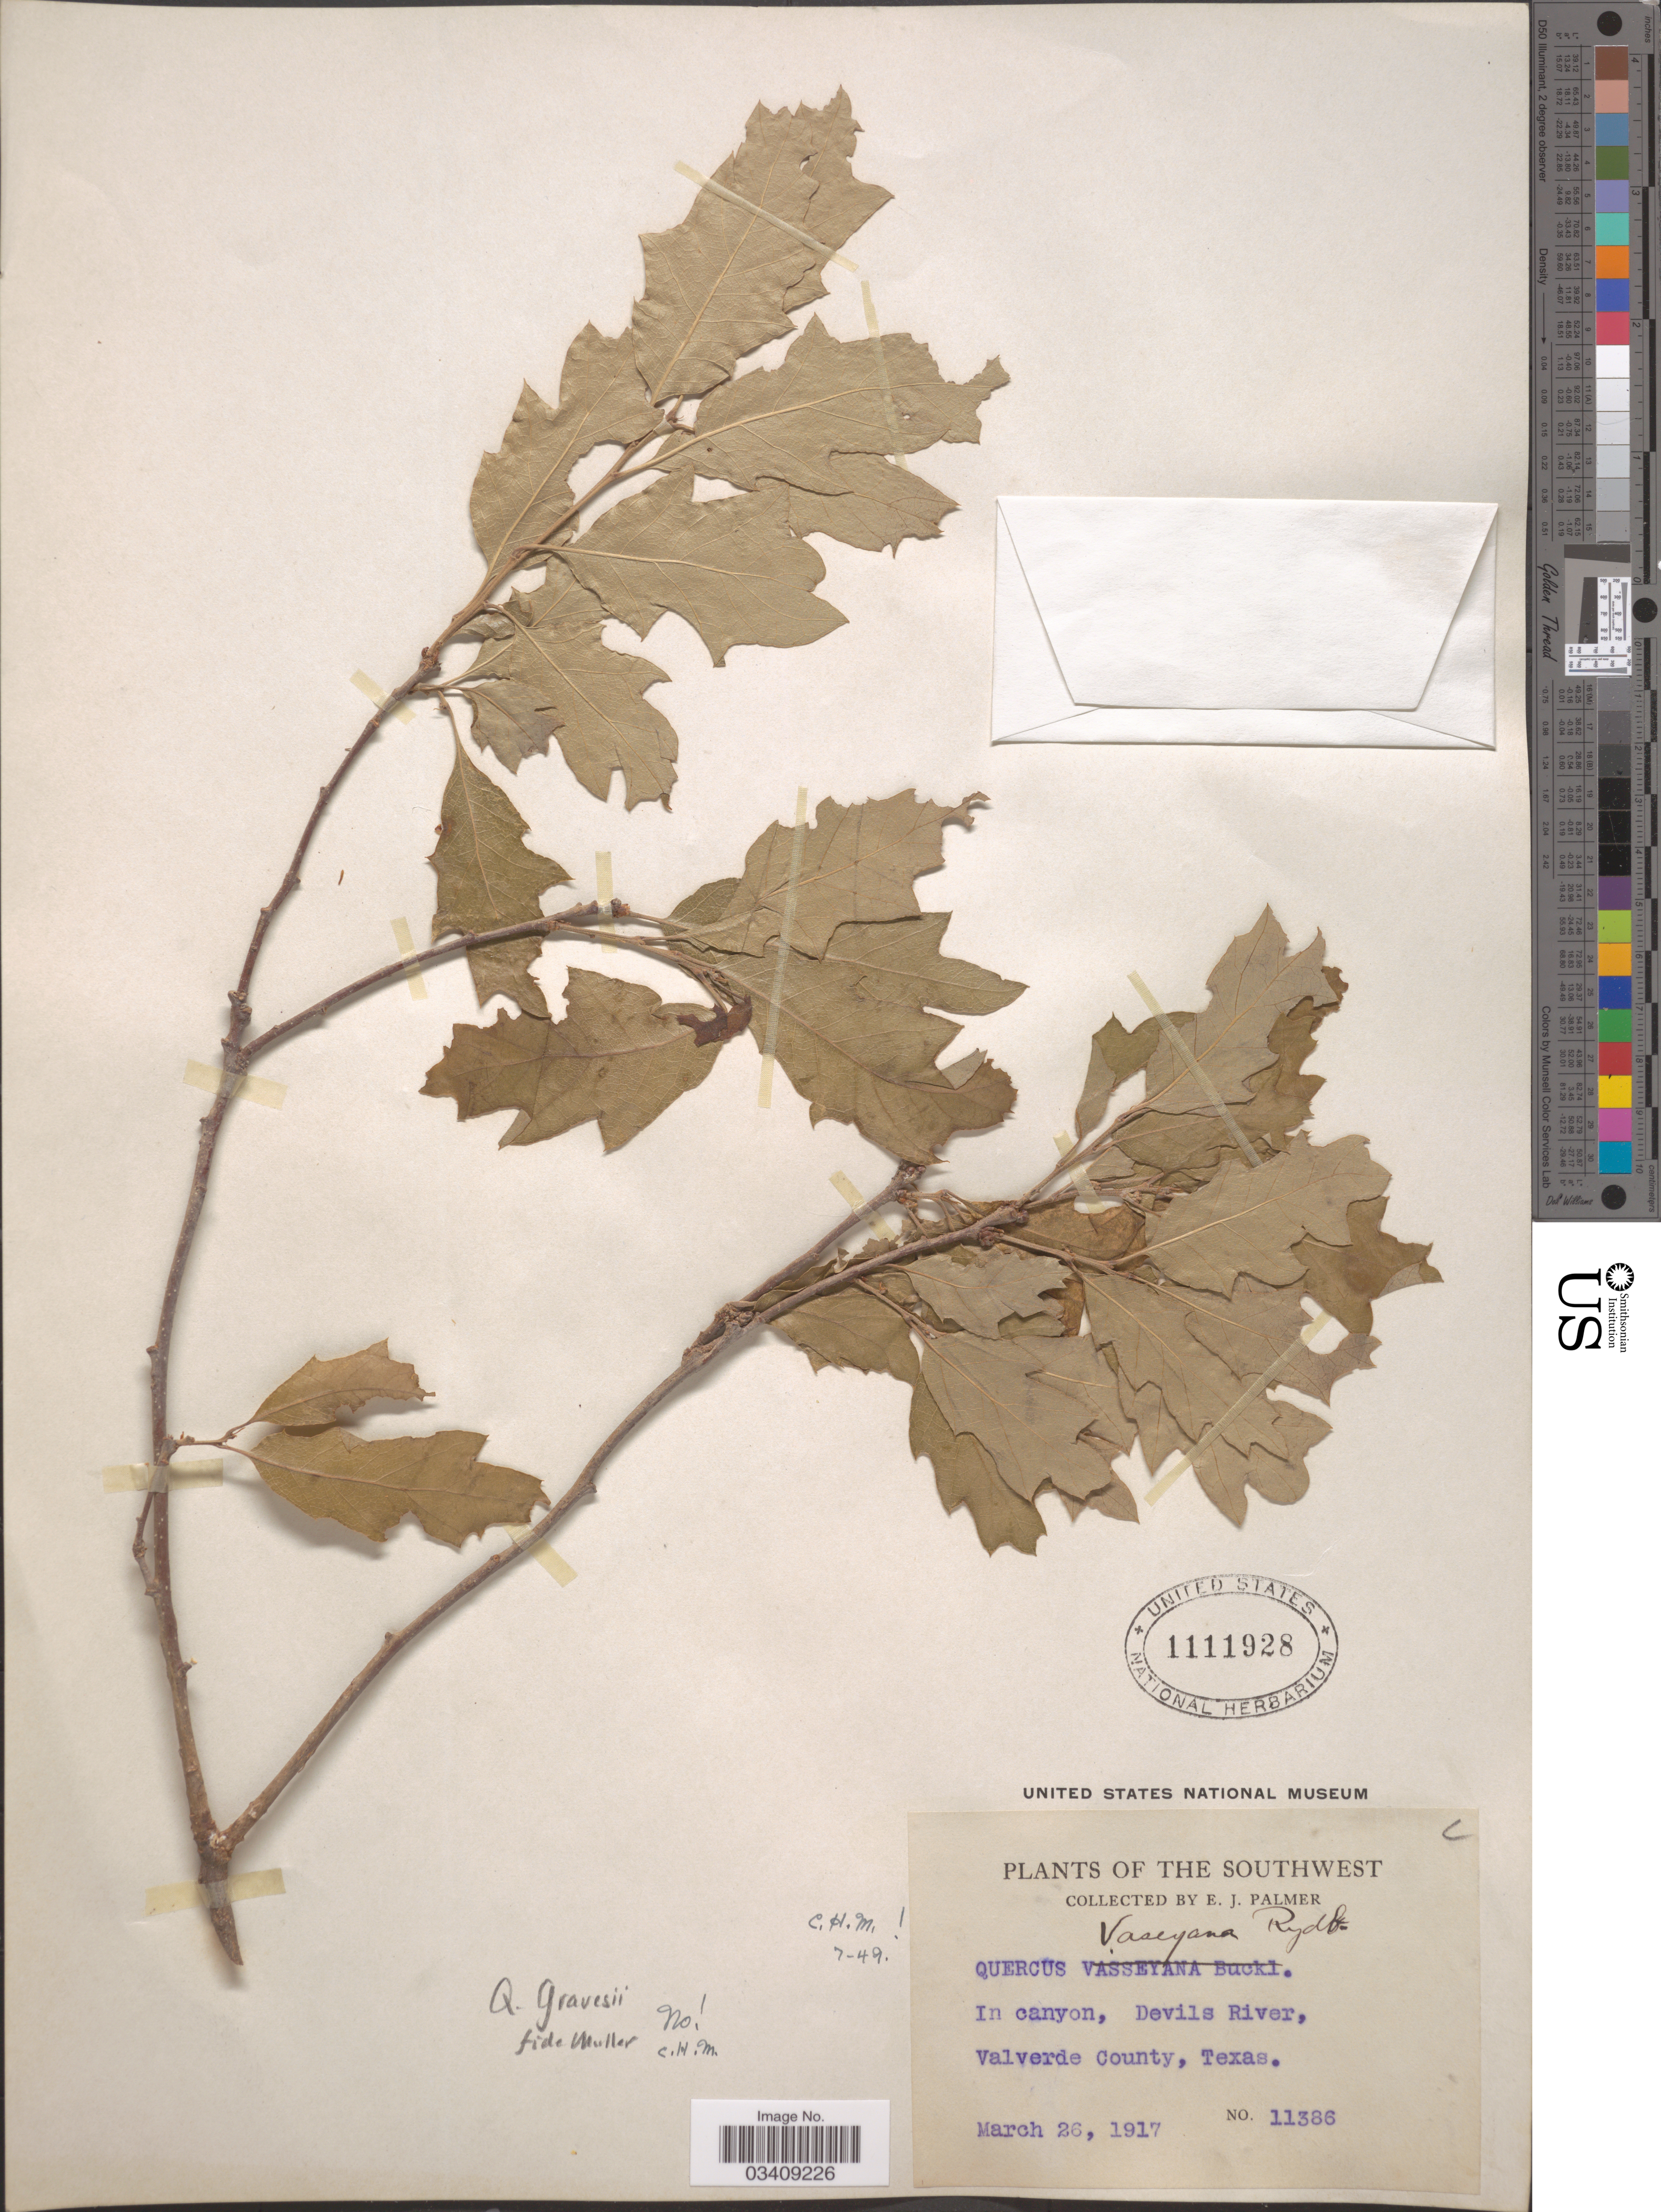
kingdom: Plantae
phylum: Tracheophyta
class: Magnoliopsida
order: Fagales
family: Fagaceae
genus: Quercus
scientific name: Quercus undulata var. vaseyana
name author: (Buckley) Rydb.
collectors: E. J. Palmer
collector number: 11386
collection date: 1917-03-26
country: United States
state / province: Texas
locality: The Southwest. In canyon, Devils River, Valverde County.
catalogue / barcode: US 1111928